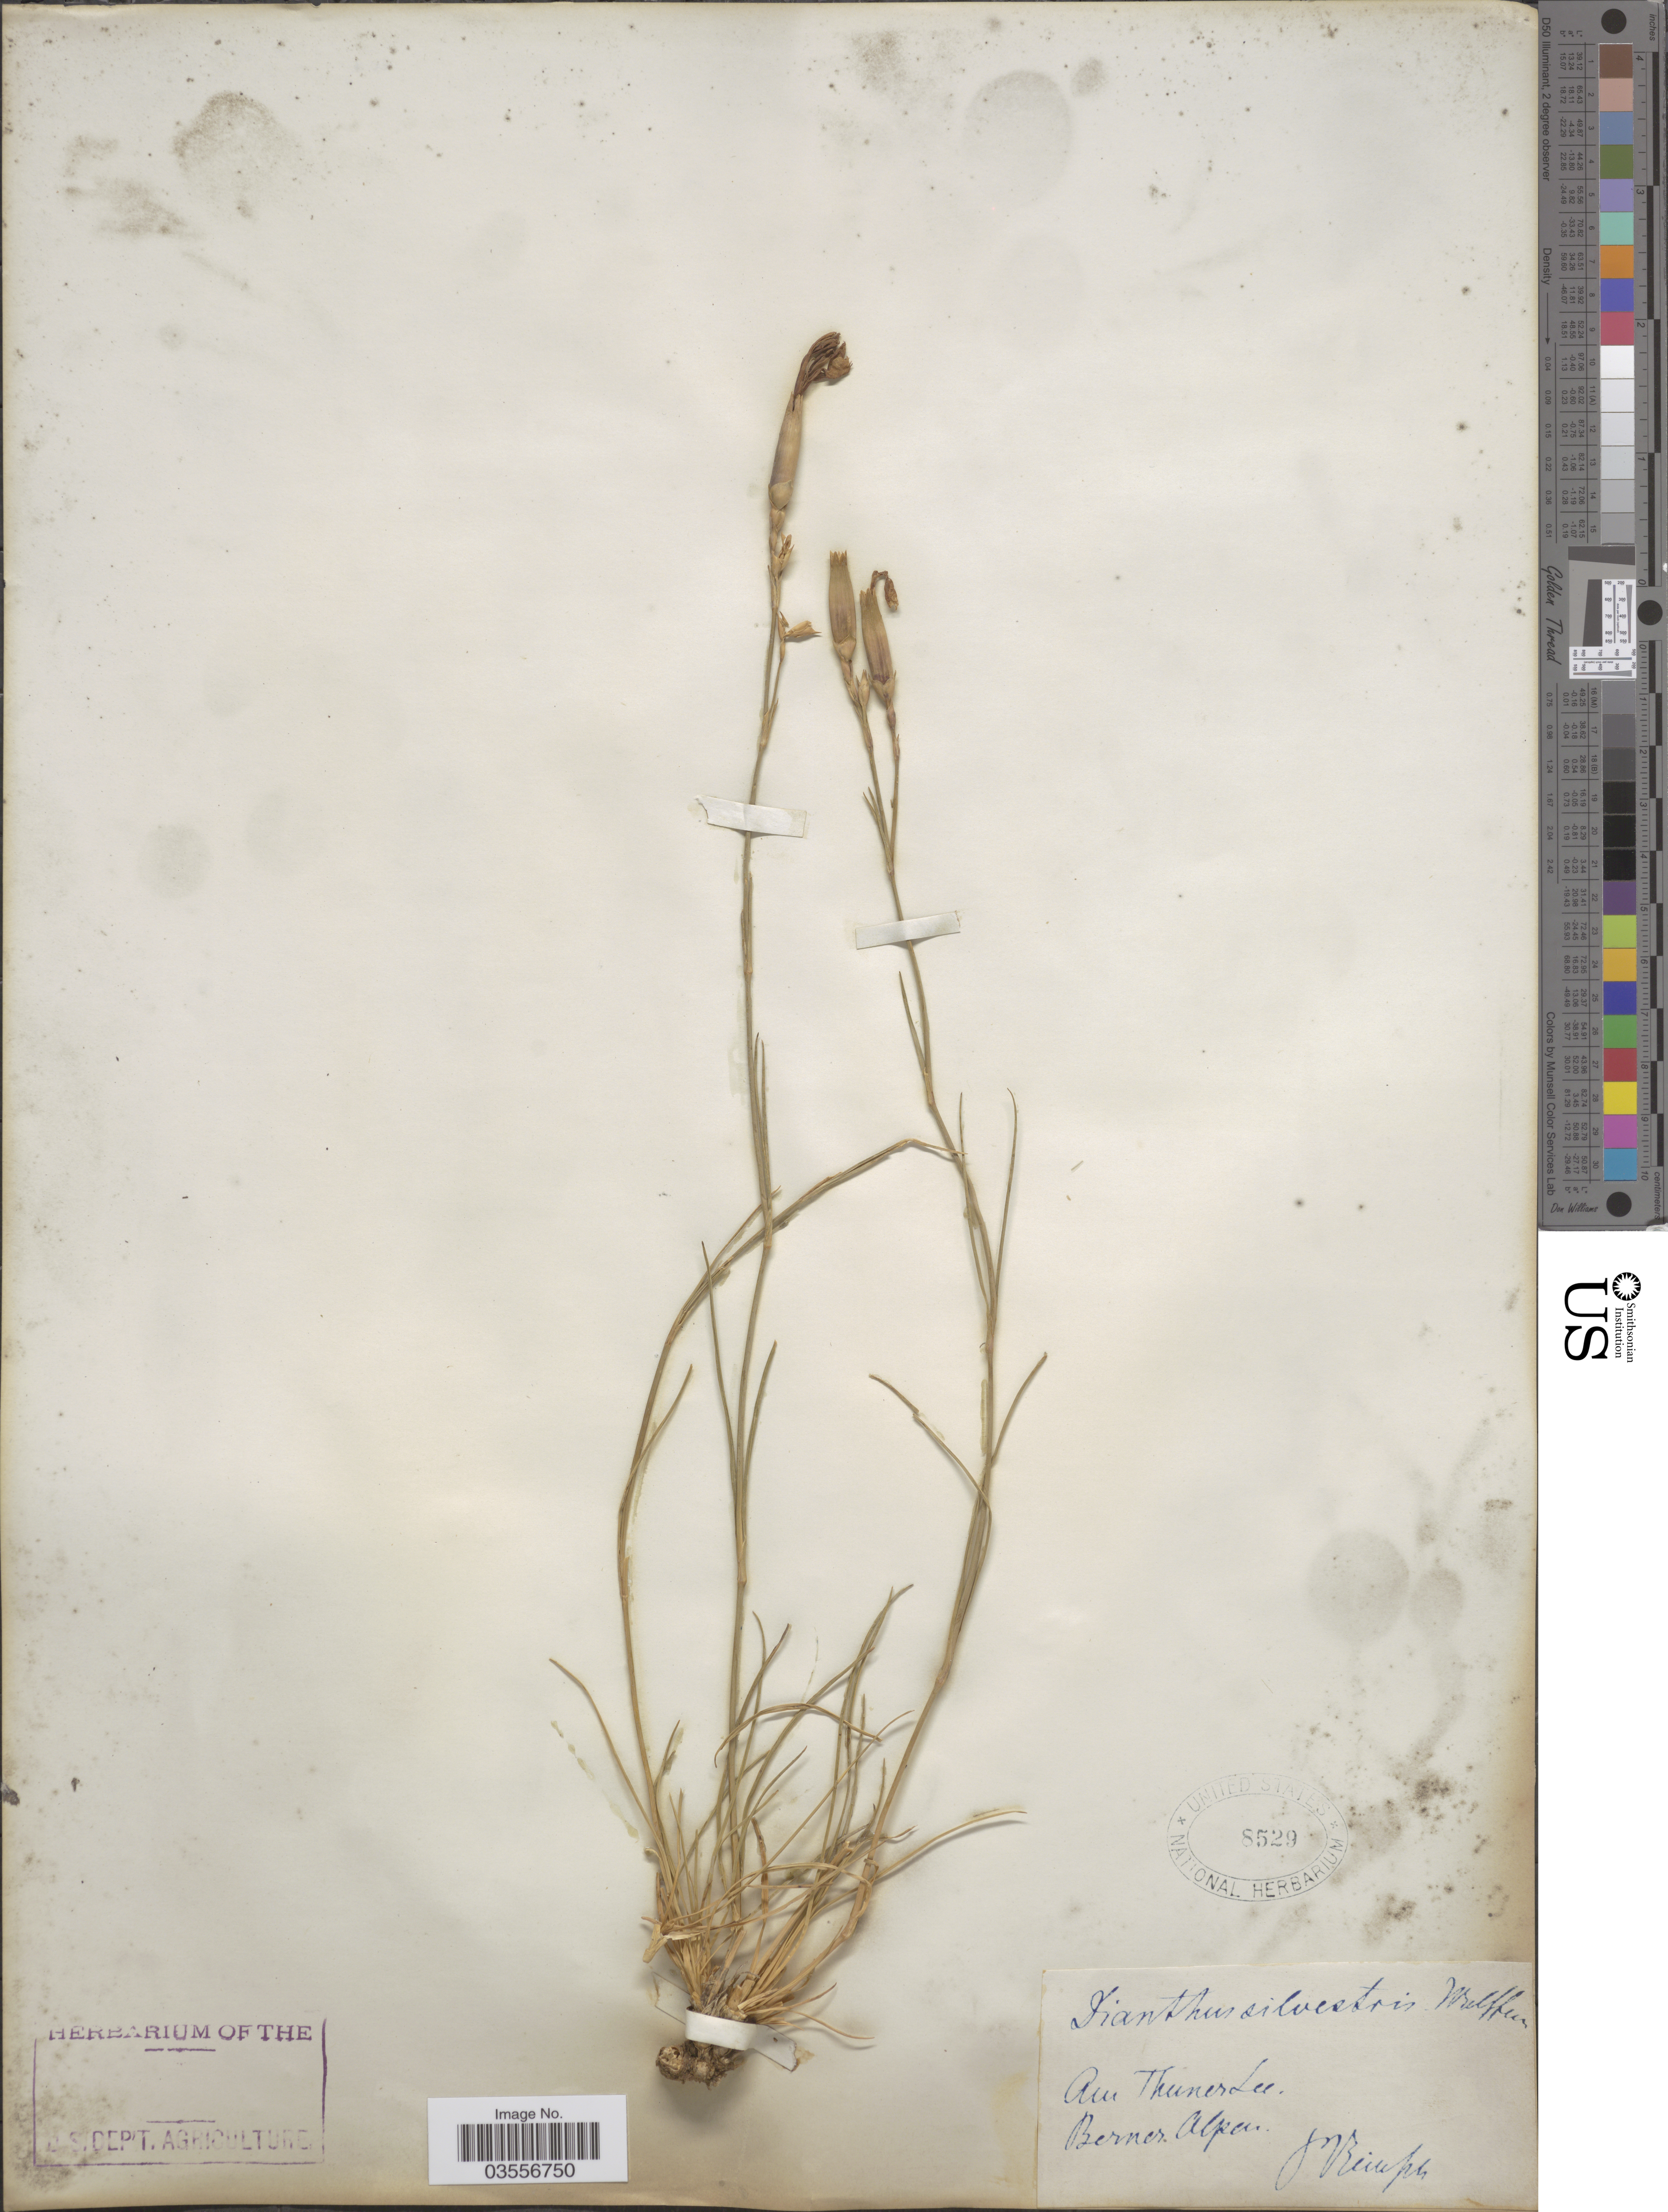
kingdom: Plantae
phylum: Tracheophyta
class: Magnoliopsida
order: Caryophyllales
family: Caryophyllaceae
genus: Dianthus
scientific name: Dianthus sylvestris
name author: Wulfen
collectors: P. Reinsch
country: Switzerland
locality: Am Thuner See. Berner Alpen.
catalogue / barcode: US 8529